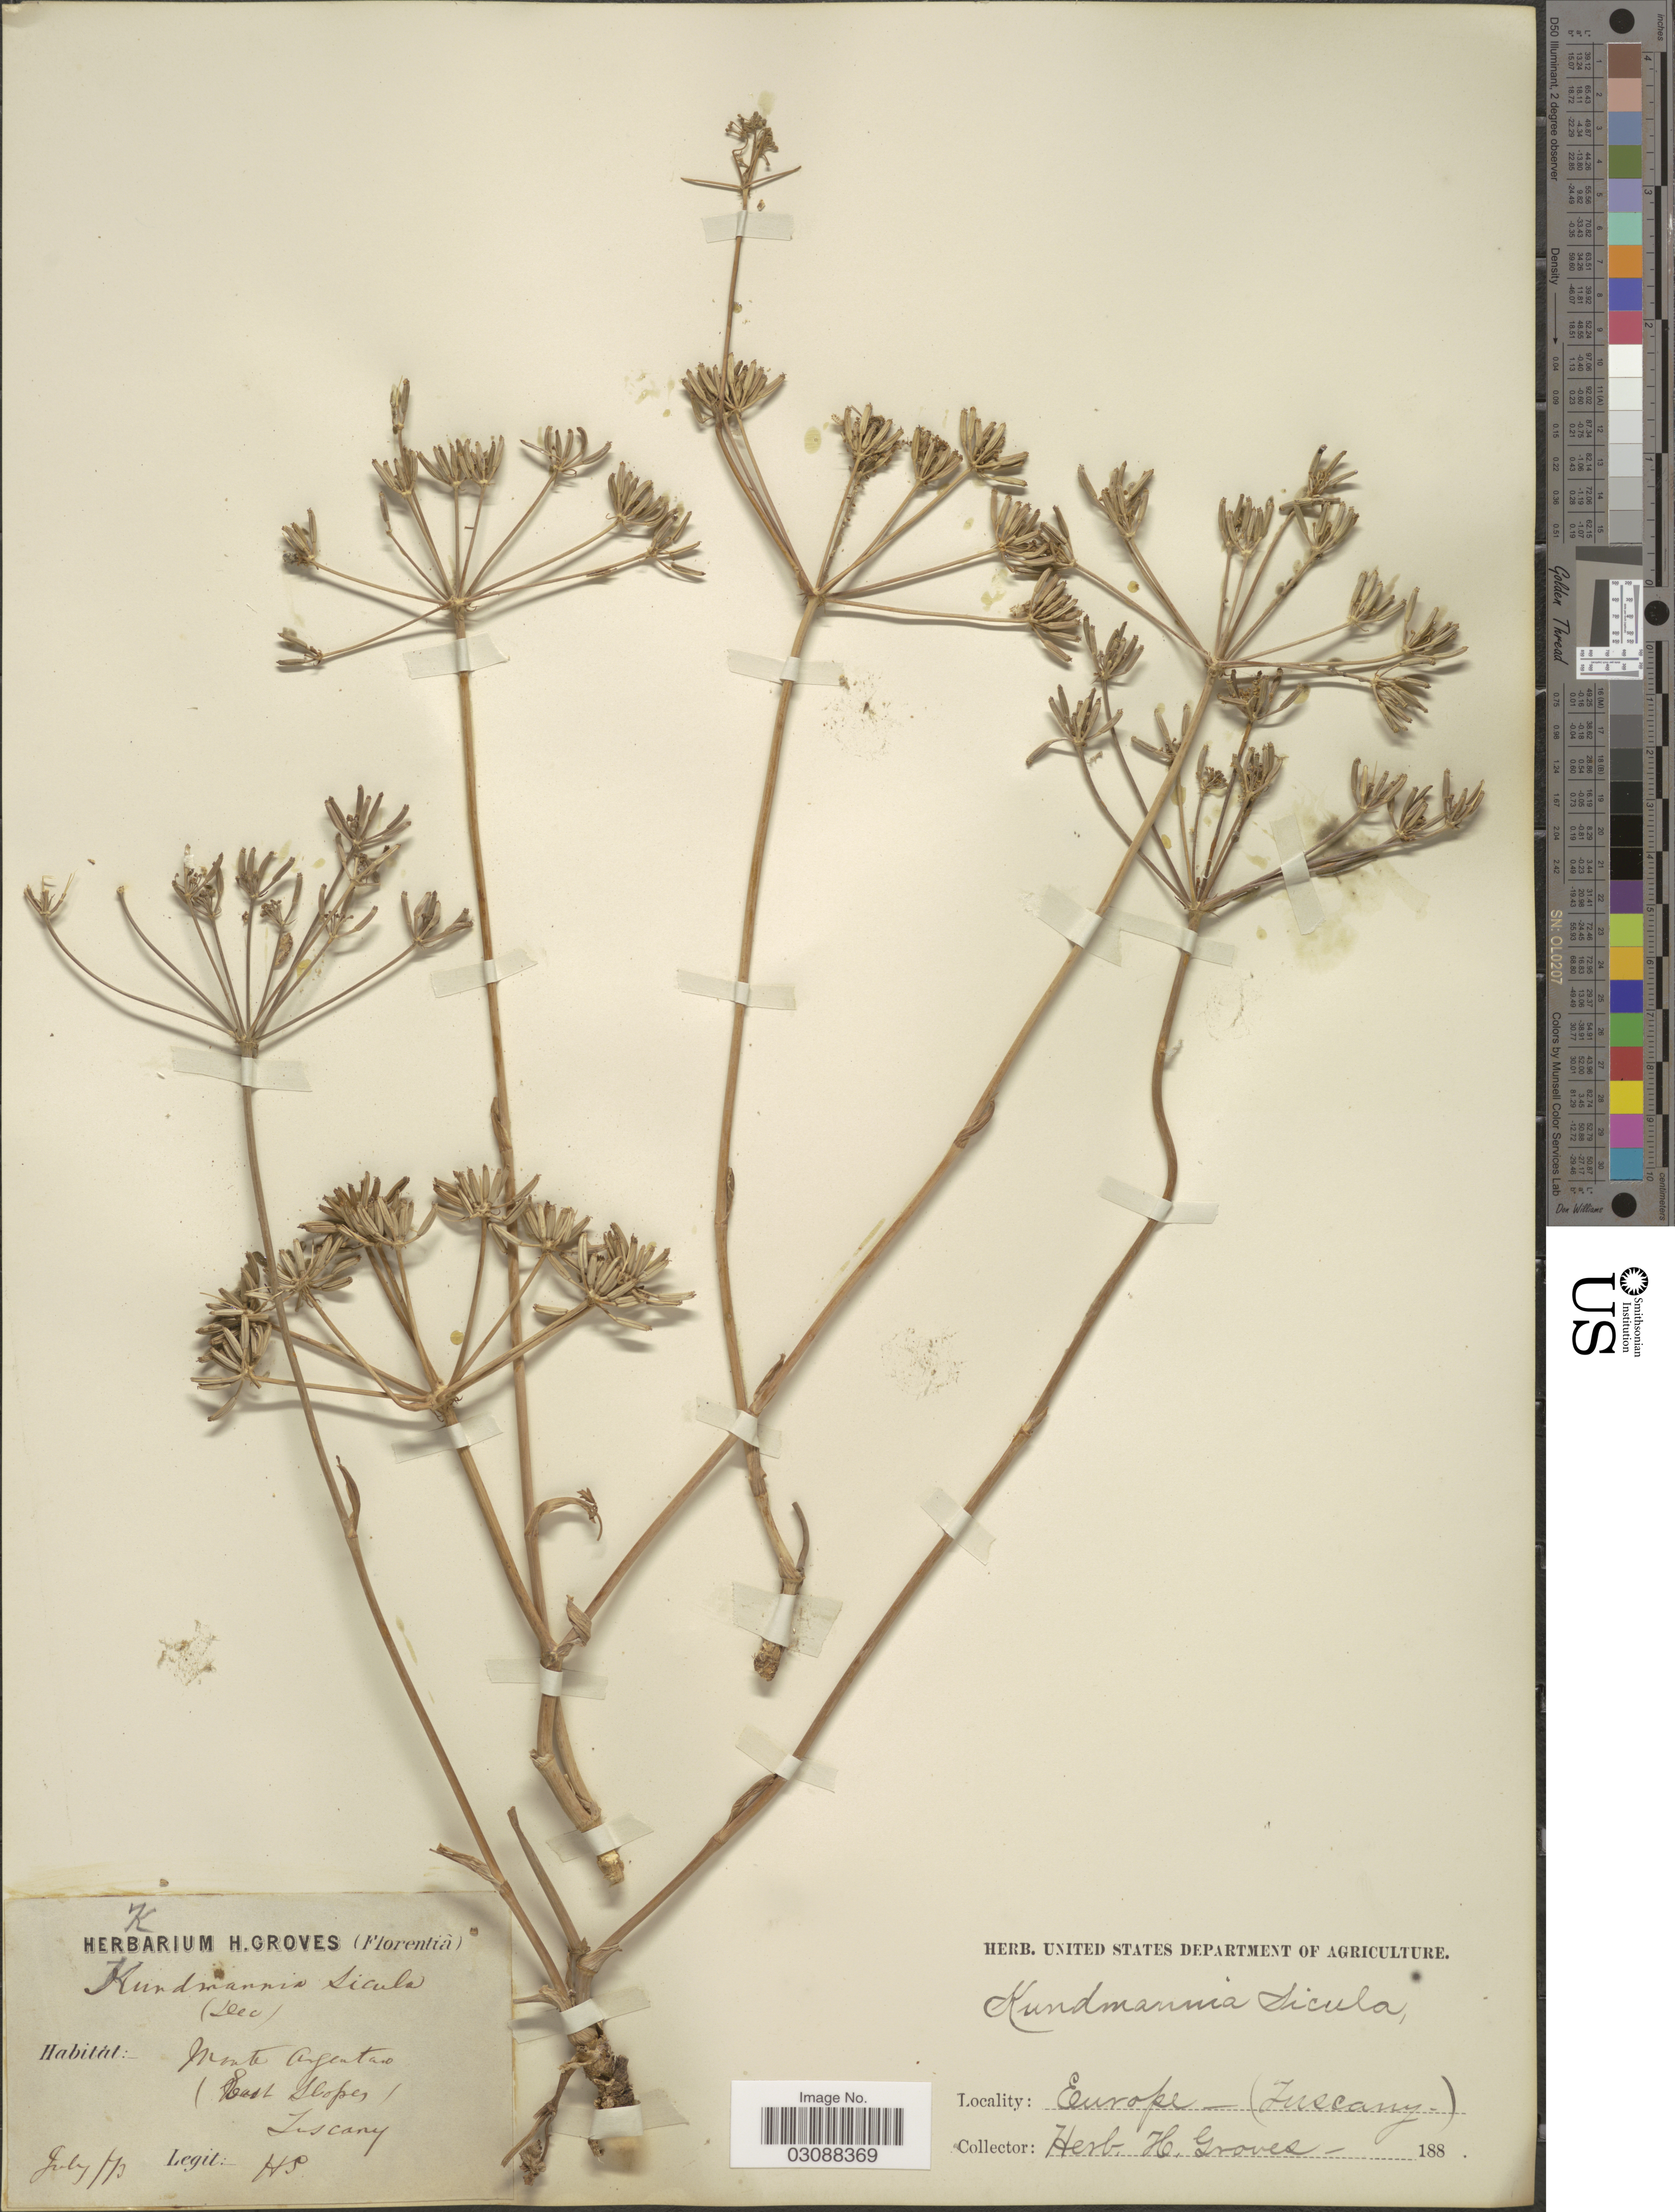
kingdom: Plantae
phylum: Tracheophyta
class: Magnoliopsida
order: Apiales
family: Apiaceae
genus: Kundmannia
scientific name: Kundmannia sicula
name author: (L.) DC.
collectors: H. Groves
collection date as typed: Transcribed d/m/y: /7/73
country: Italy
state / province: Tuscany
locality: Monte Argentario (East slopes).